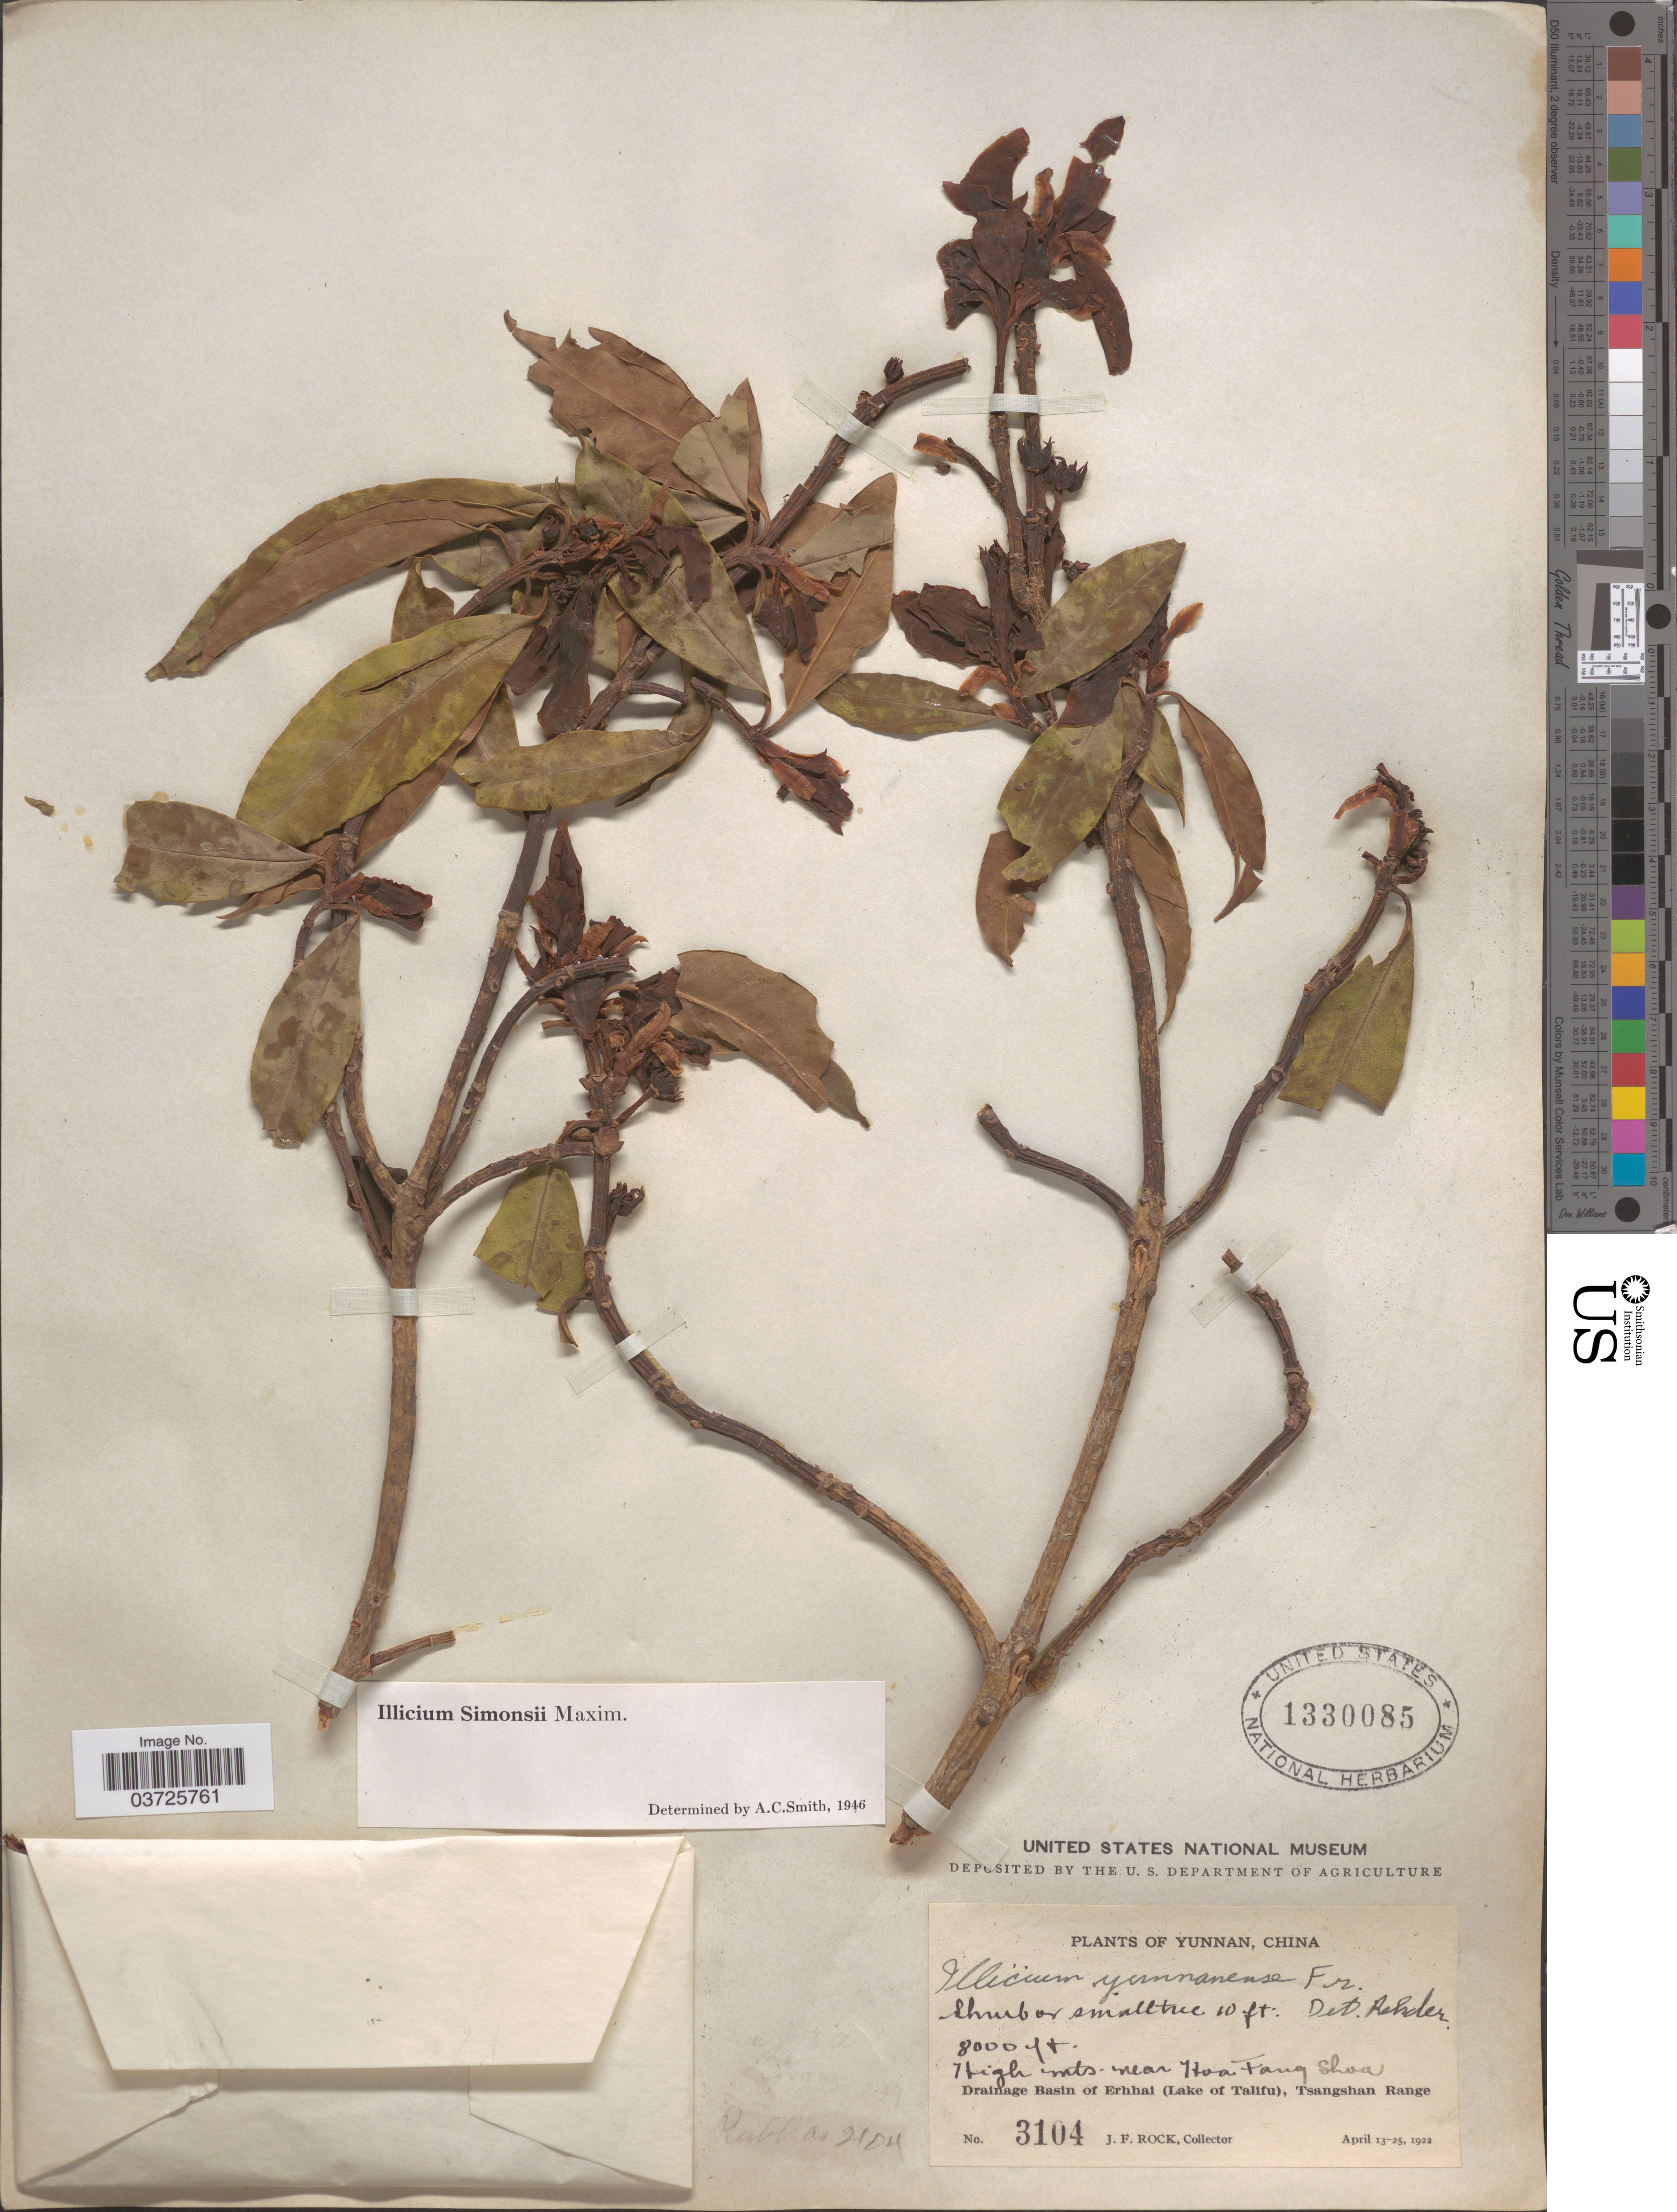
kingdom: Plantae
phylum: Tracheophyta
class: Magnoliopsida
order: Austrobaileyales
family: Schisandraceae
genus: Illicium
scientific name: Illicium simonsii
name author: Maxim.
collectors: J. Rock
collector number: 3104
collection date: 1922-04-13/1922-04-25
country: China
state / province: Yunnan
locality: High mts. near Hoa Fang Shoa. Drainage Basin of Erhhai (Lake of Talifu), Tsangshan Range.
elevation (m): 2438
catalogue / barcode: US 1330085